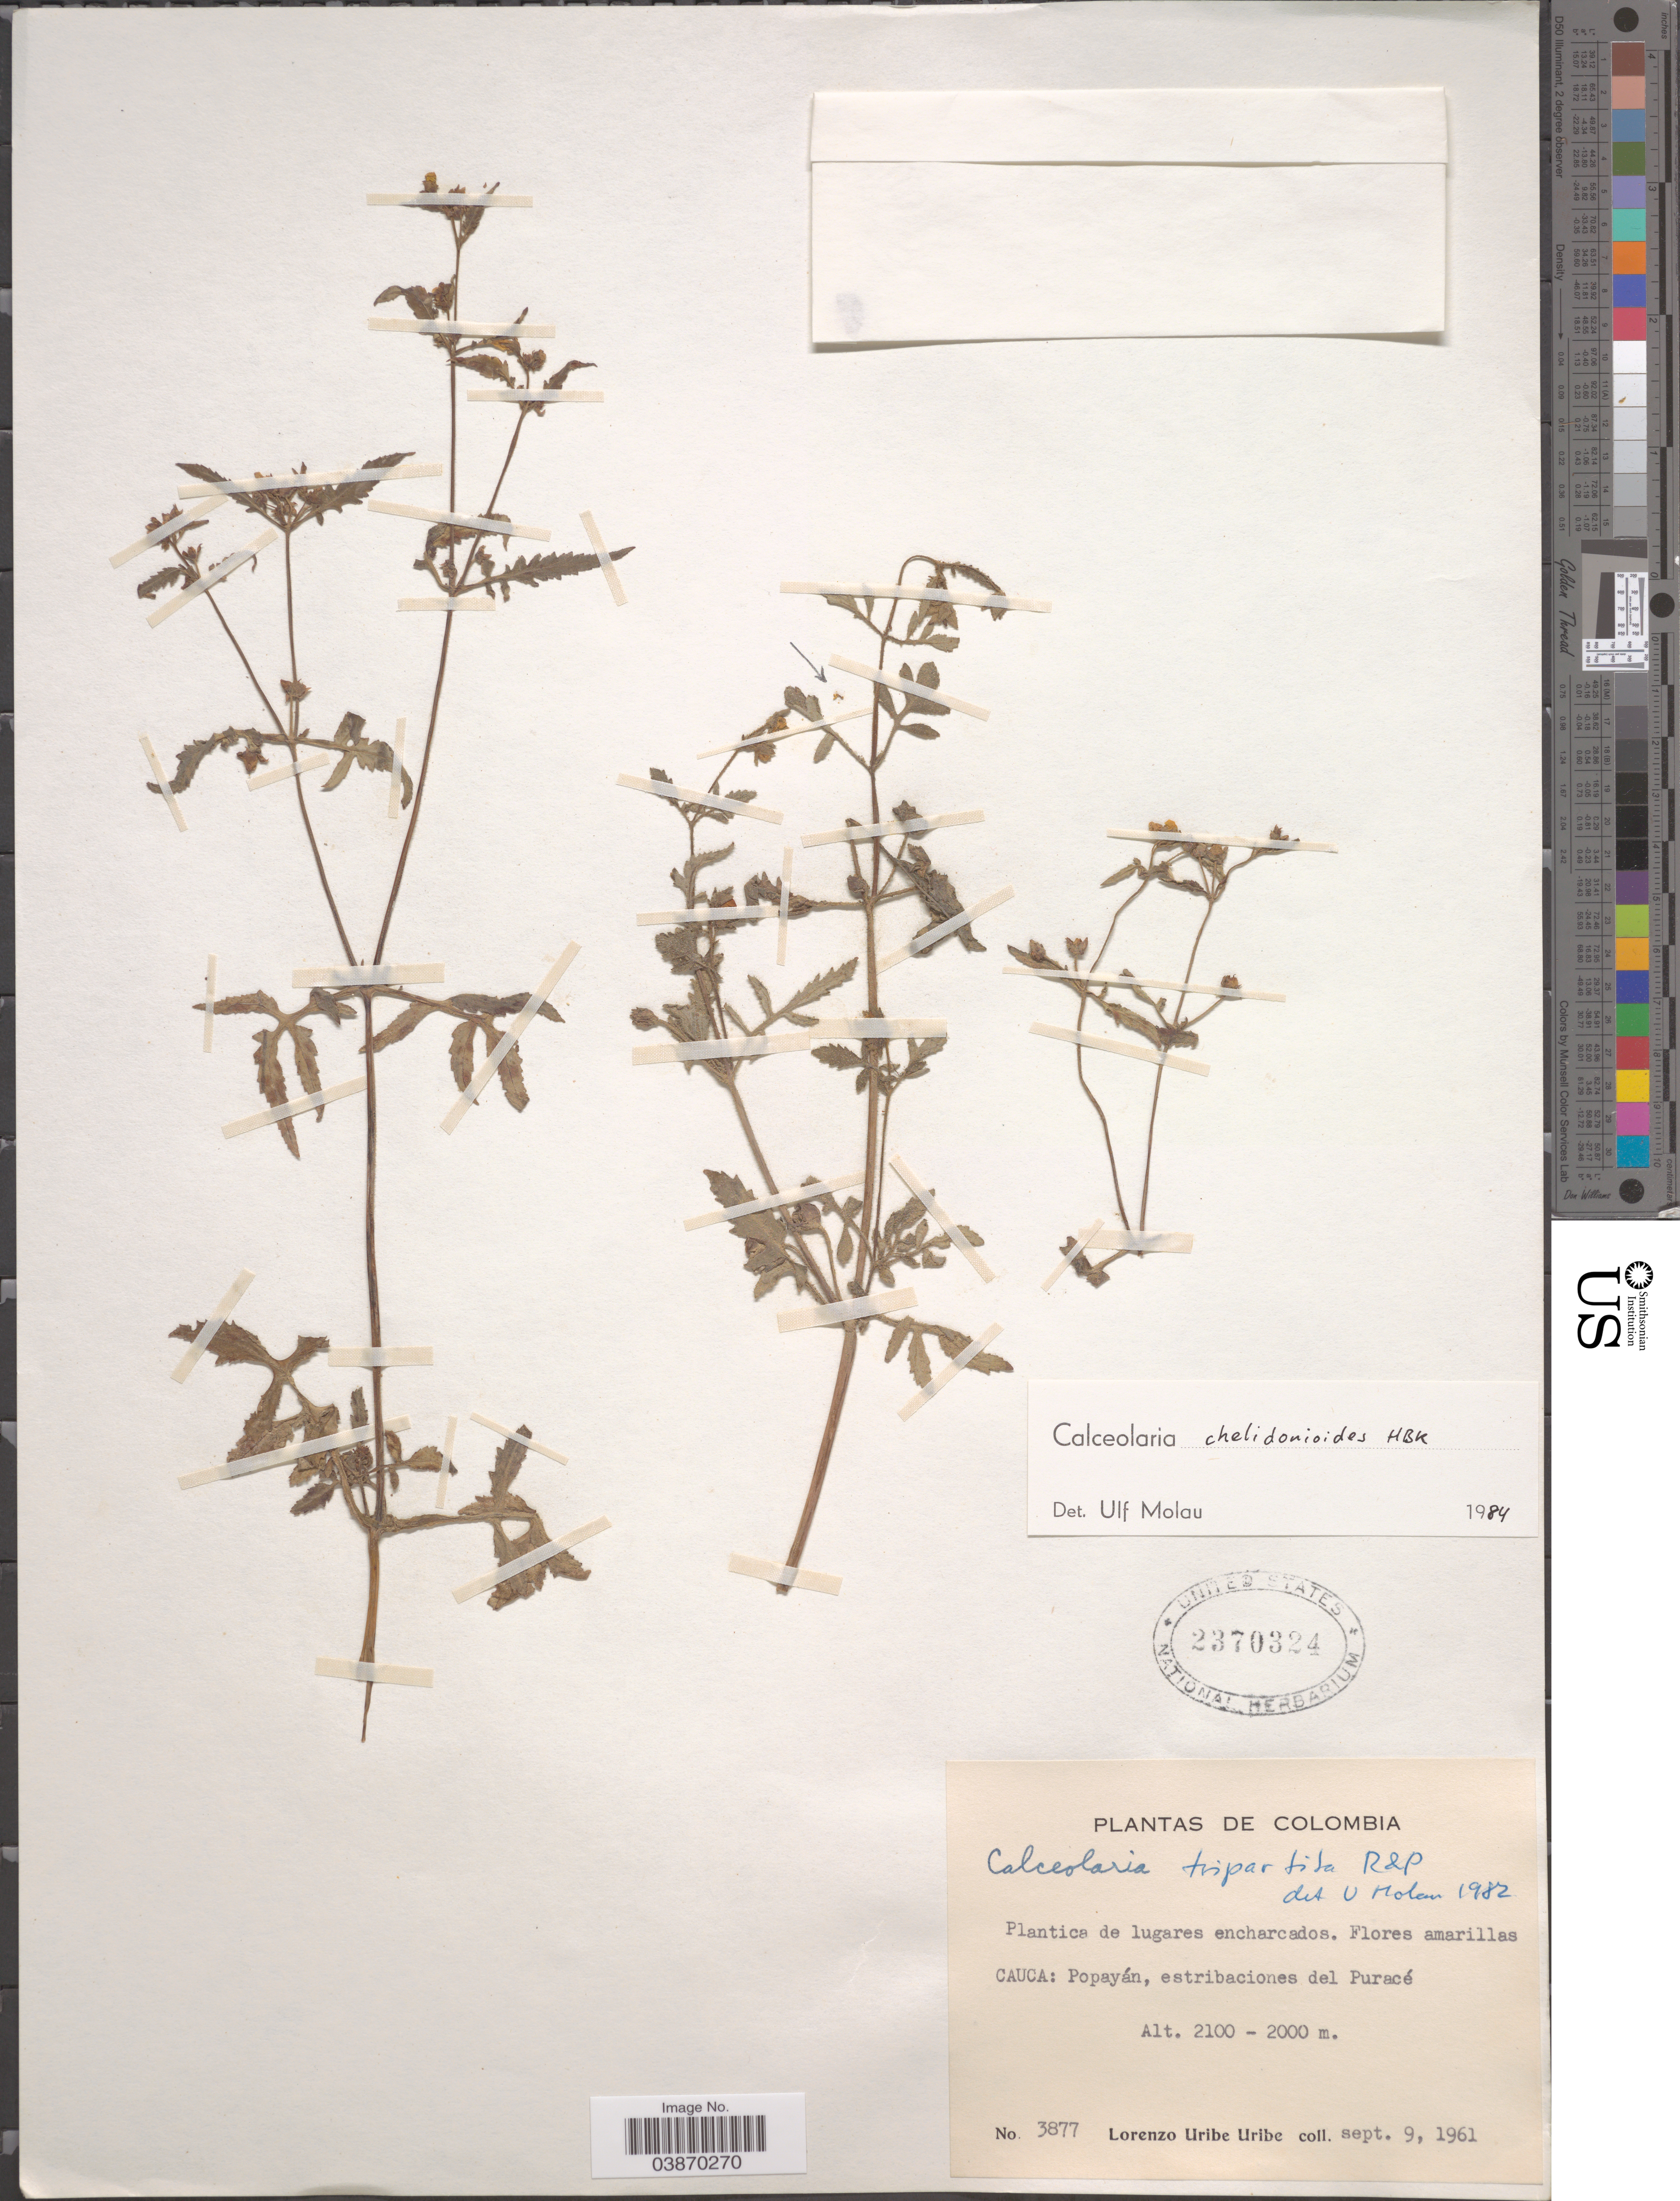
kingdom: Plantae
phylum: Tracheophyta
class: Magnoliopsida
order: Lamiales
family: Calceolariaceae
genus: Calceolaria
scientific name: Calceolaria chelidonioides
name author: Kunth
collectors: L. Uribe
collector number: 3877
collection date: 1961-09-09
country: Colombia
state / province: Cauca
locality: Popayán, estribaciones del Puracé.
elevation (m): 2000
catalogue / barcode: US 2370324